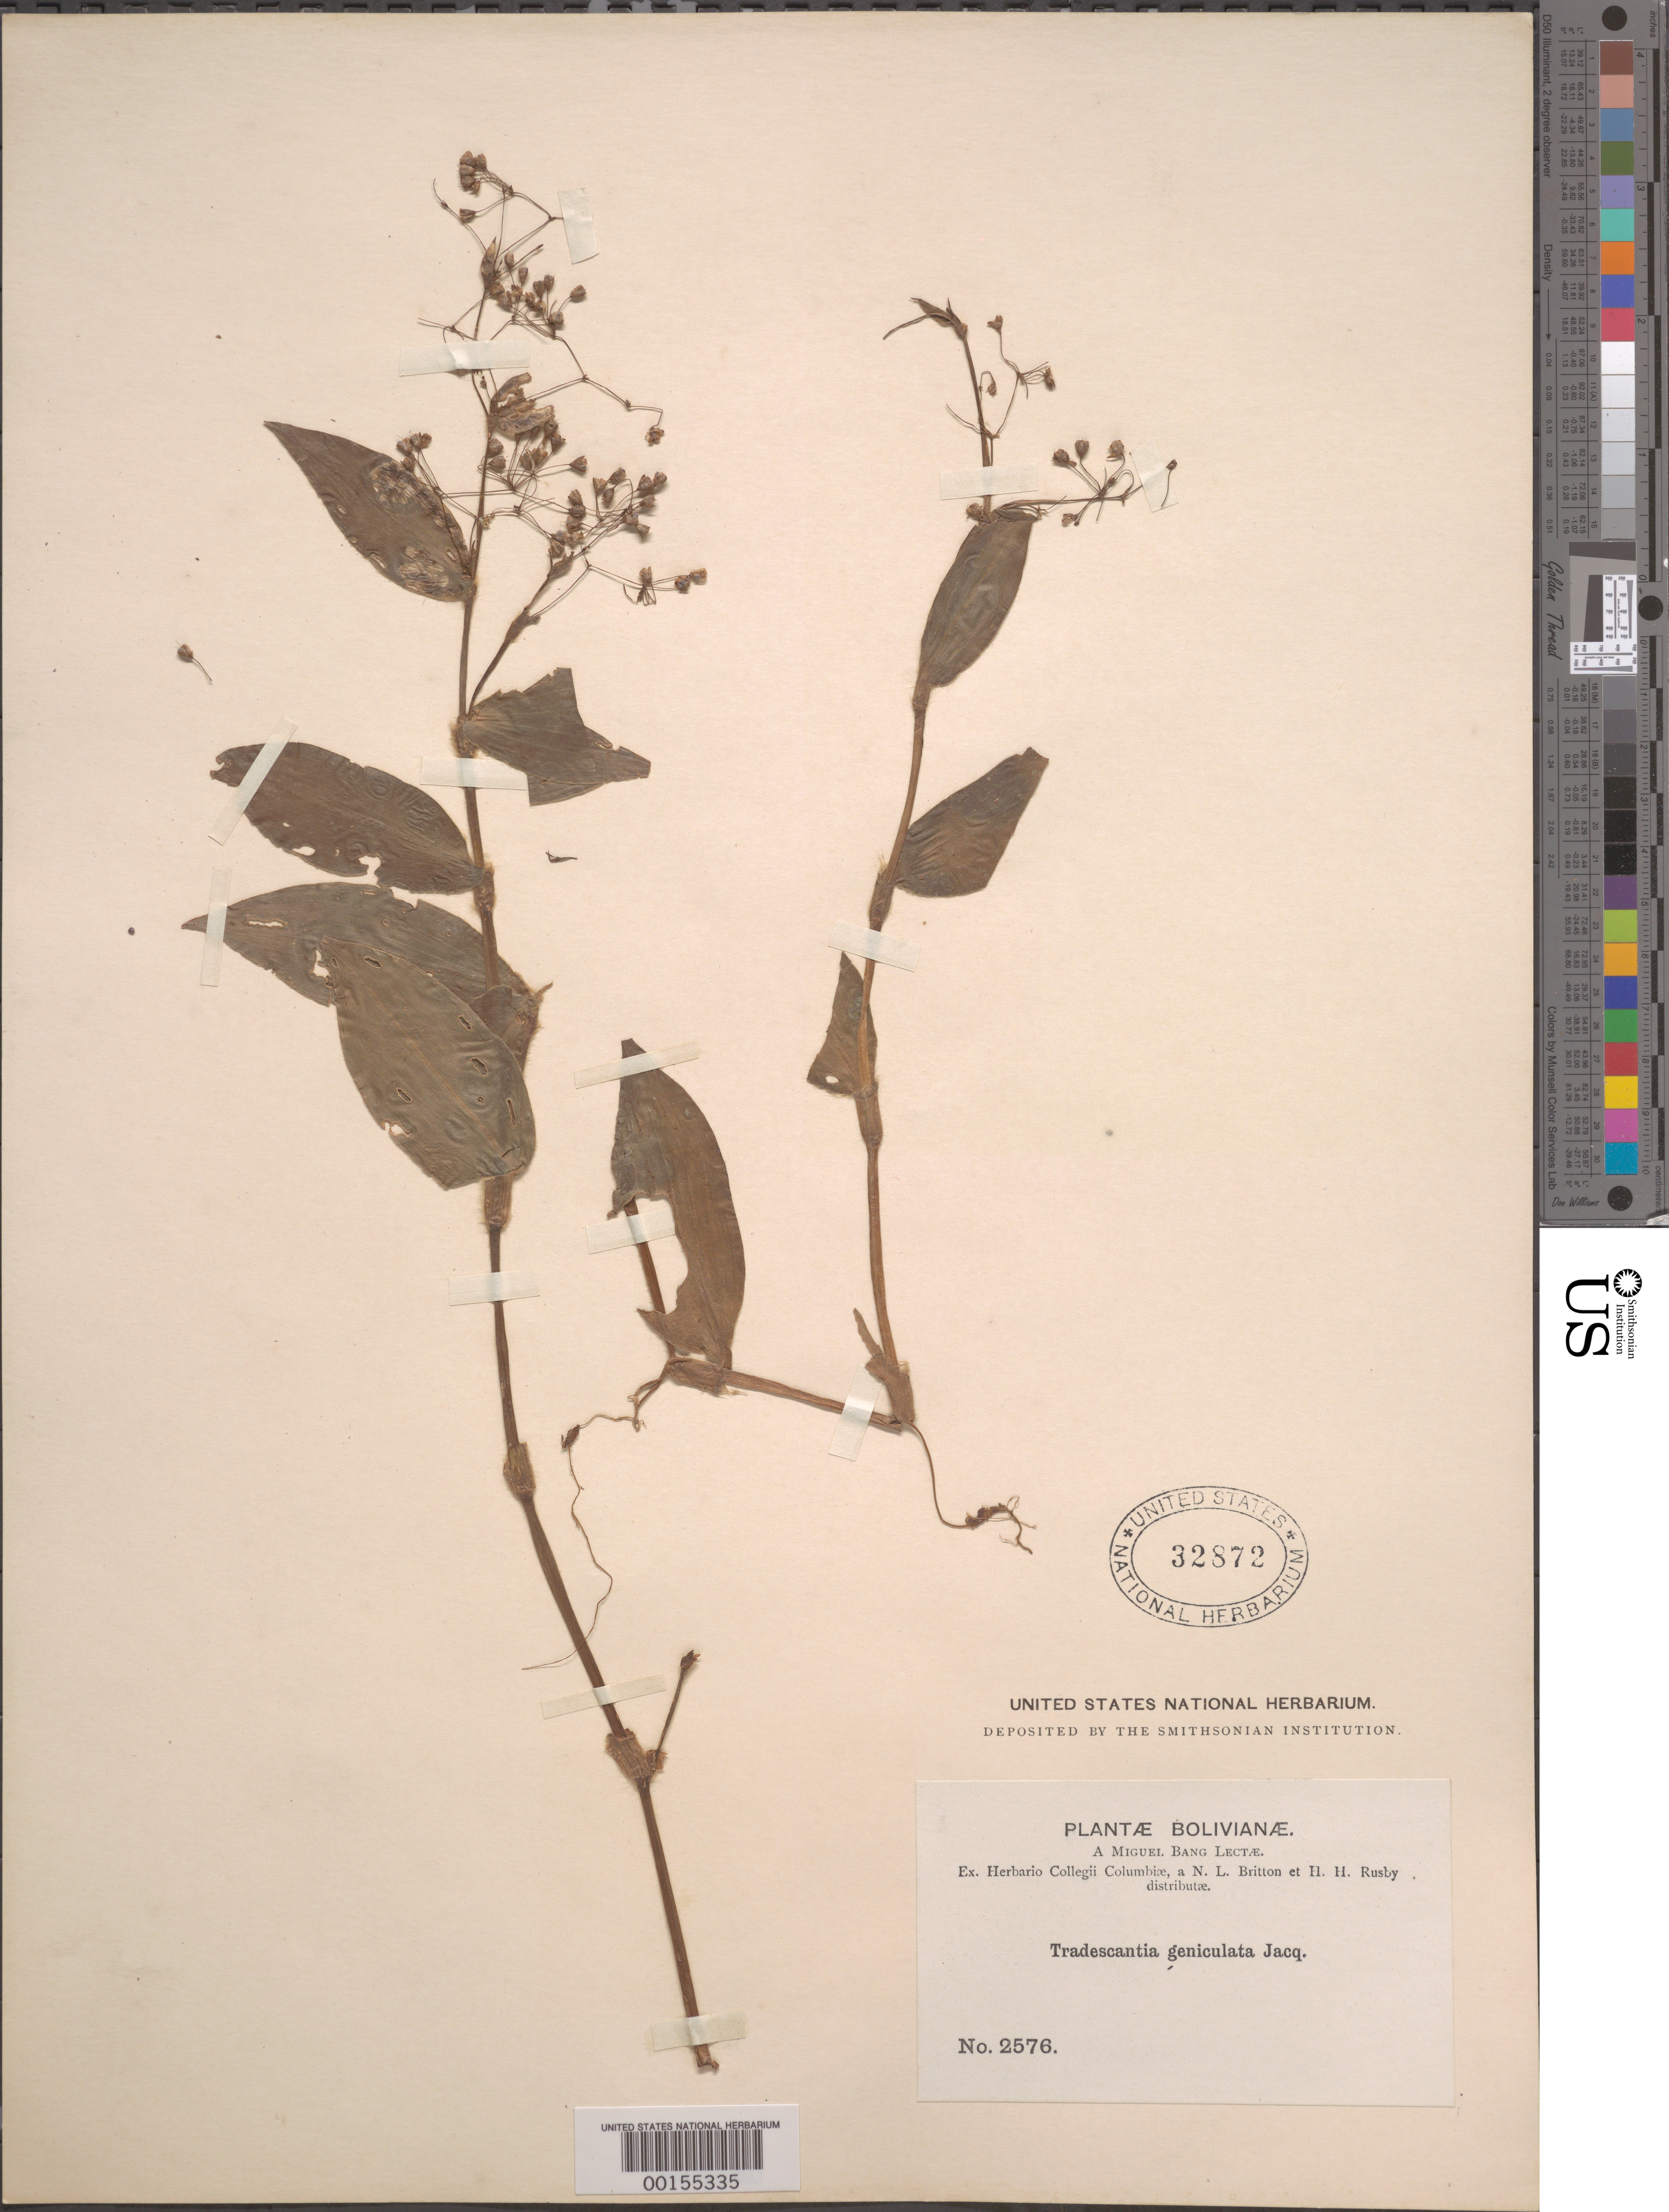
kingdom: Plantae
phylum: Tracheophyta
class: Liliopsida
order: Commelinales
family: Commelinaceae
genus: Gibasis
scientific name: Gibasis geniculata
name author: (Jacq.) Rohweder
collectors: M. Bang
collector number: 2576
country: Bolivia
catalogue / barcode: US 32872